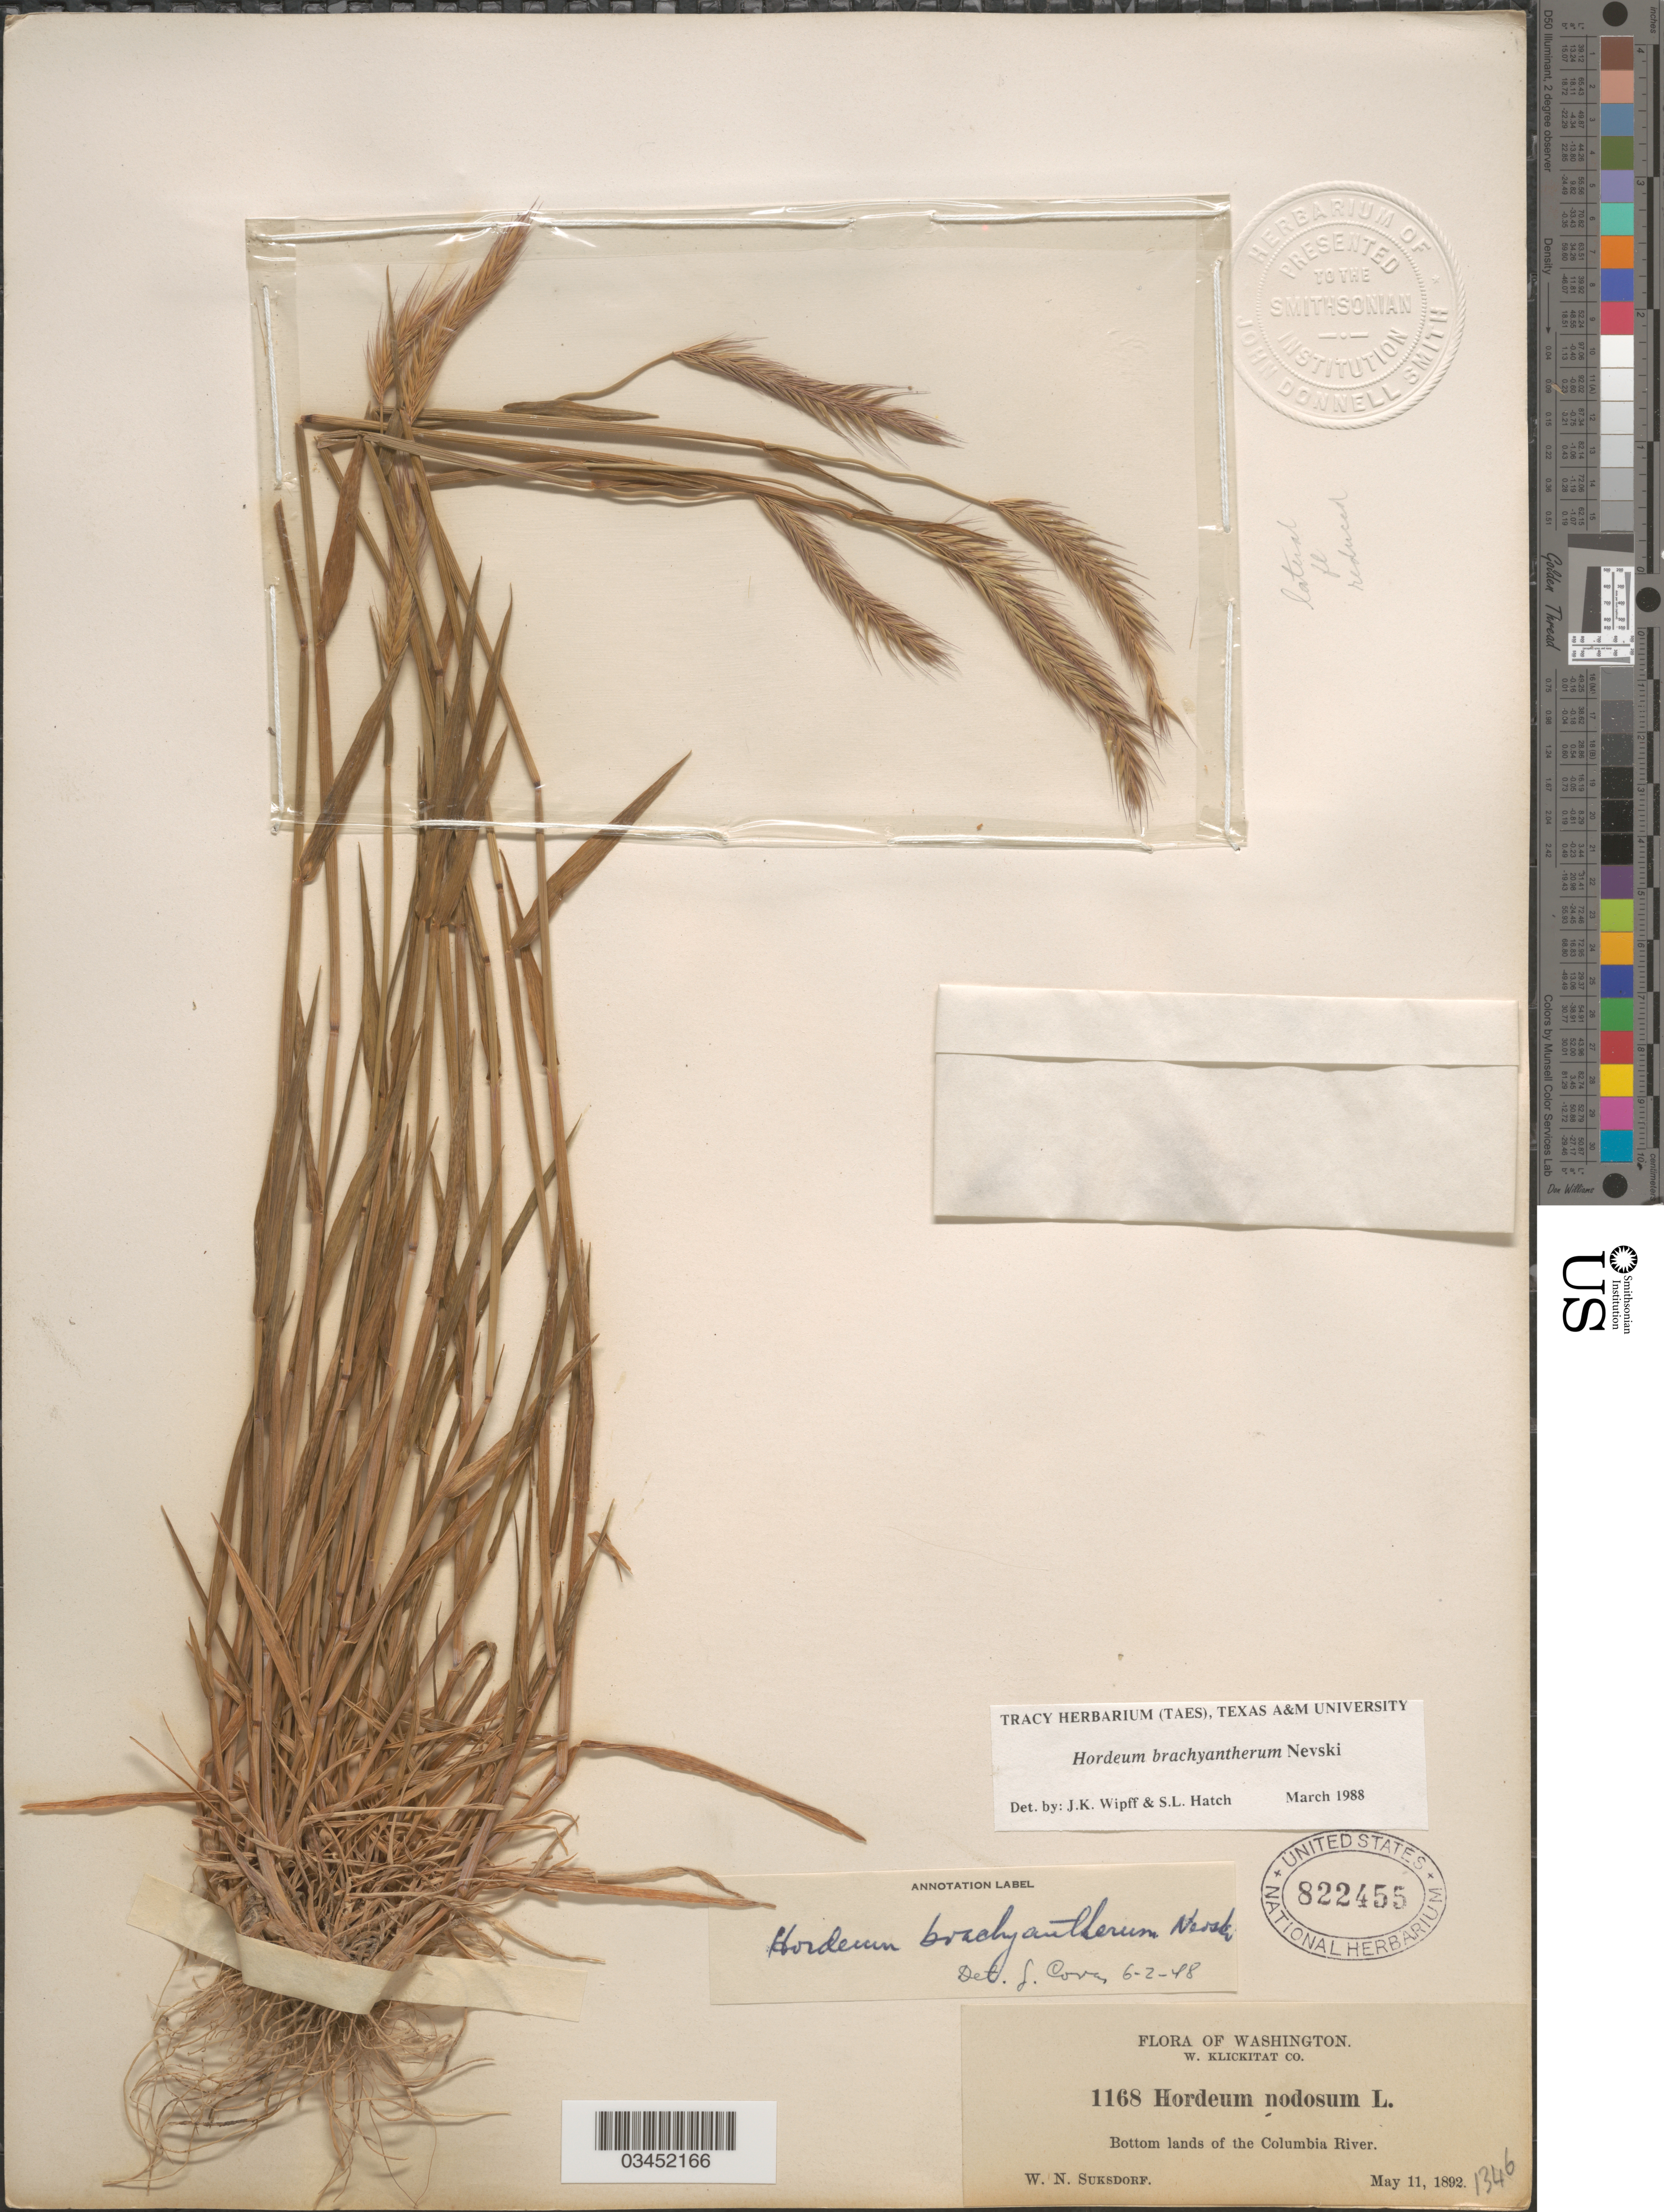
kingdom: Plantae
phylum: Tracheophyta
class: Liliopsida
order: Poales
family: Poaceae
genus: Hordeum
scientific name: Hordeum brachyantherum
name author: Nevski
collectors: W. N. Suksdorf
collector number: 1168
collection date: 1892-05-11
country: United States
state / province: Washington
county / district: Klickitat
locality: W. Klickitat Co. Bottom lands of the Columbia River.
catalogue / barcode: US 822455